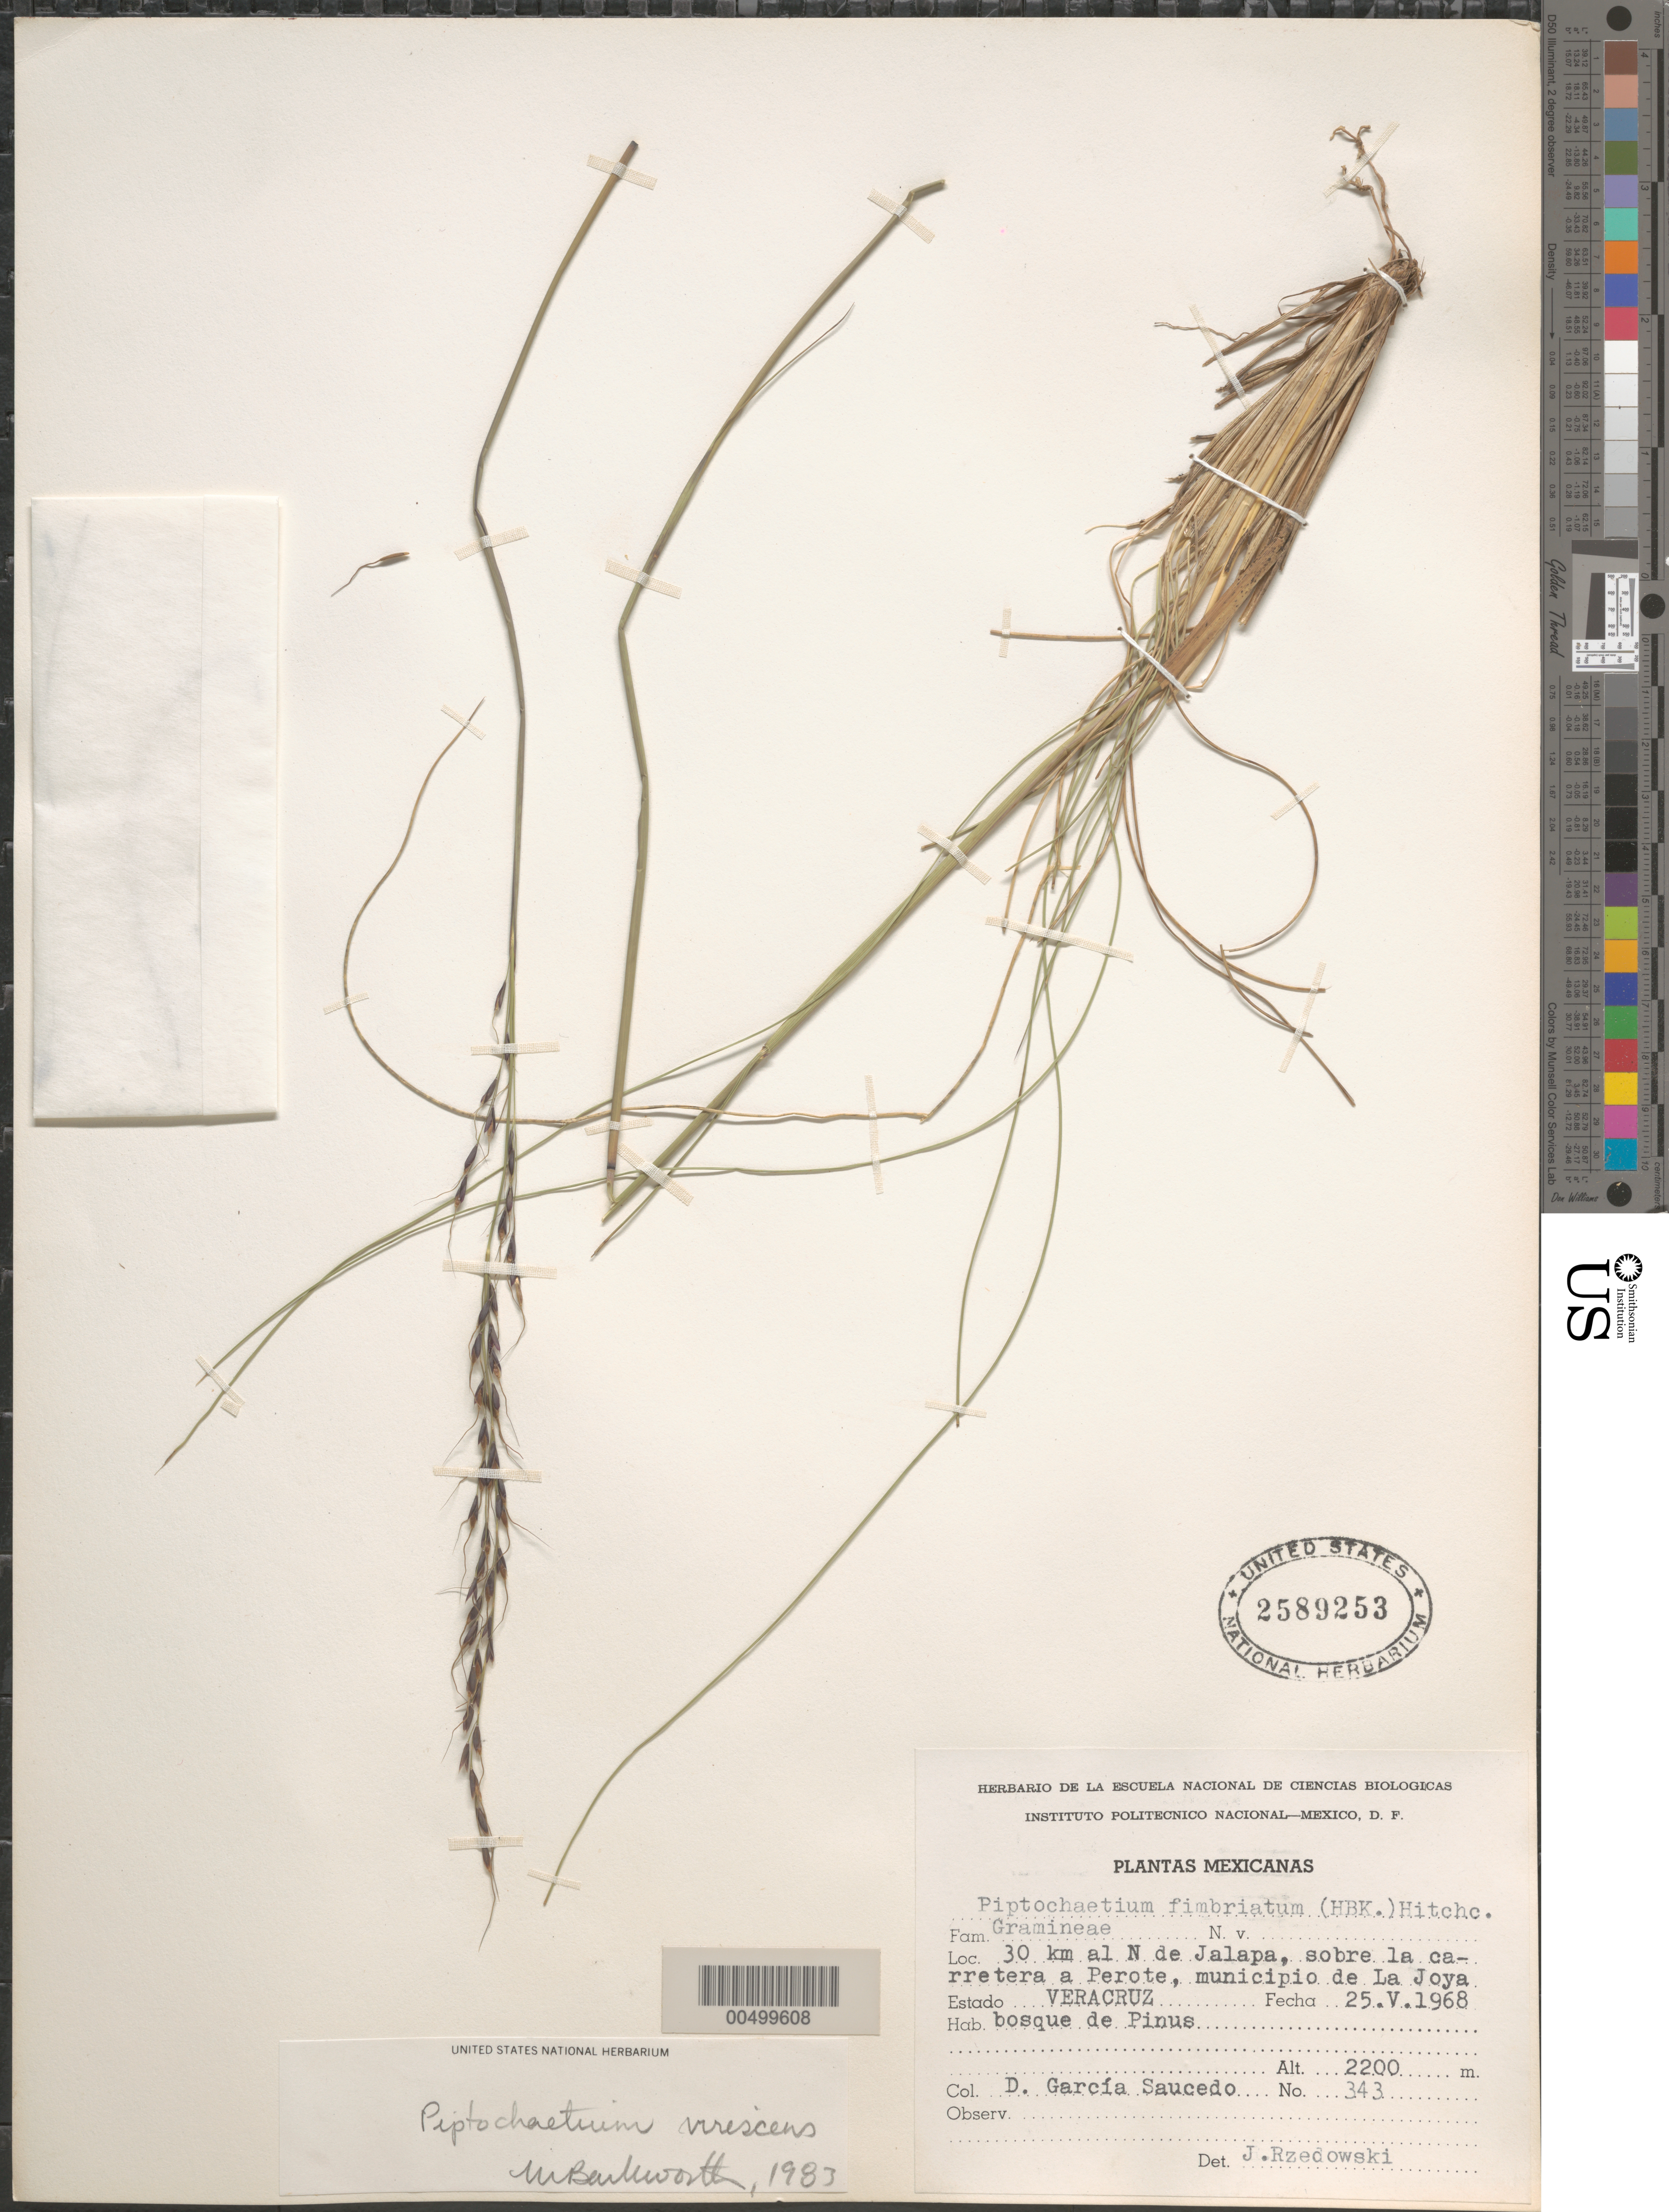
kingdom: Plantae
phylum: Tracheophyta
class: Liliopsida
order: Poales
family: Poaceae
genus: Piptochaetium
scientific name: Piptochaetium virescens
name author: (Kunth) Parodi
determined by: Barkworth, M. E.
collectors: D. García-Saucedo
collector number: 343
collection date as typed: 25 May 1968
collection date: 1968-05-25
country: Mexico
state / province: Veracruz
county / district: La Joya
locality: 30 km N of Jalapa, along the road to Perote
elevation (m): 2200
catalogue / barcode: US 2589253